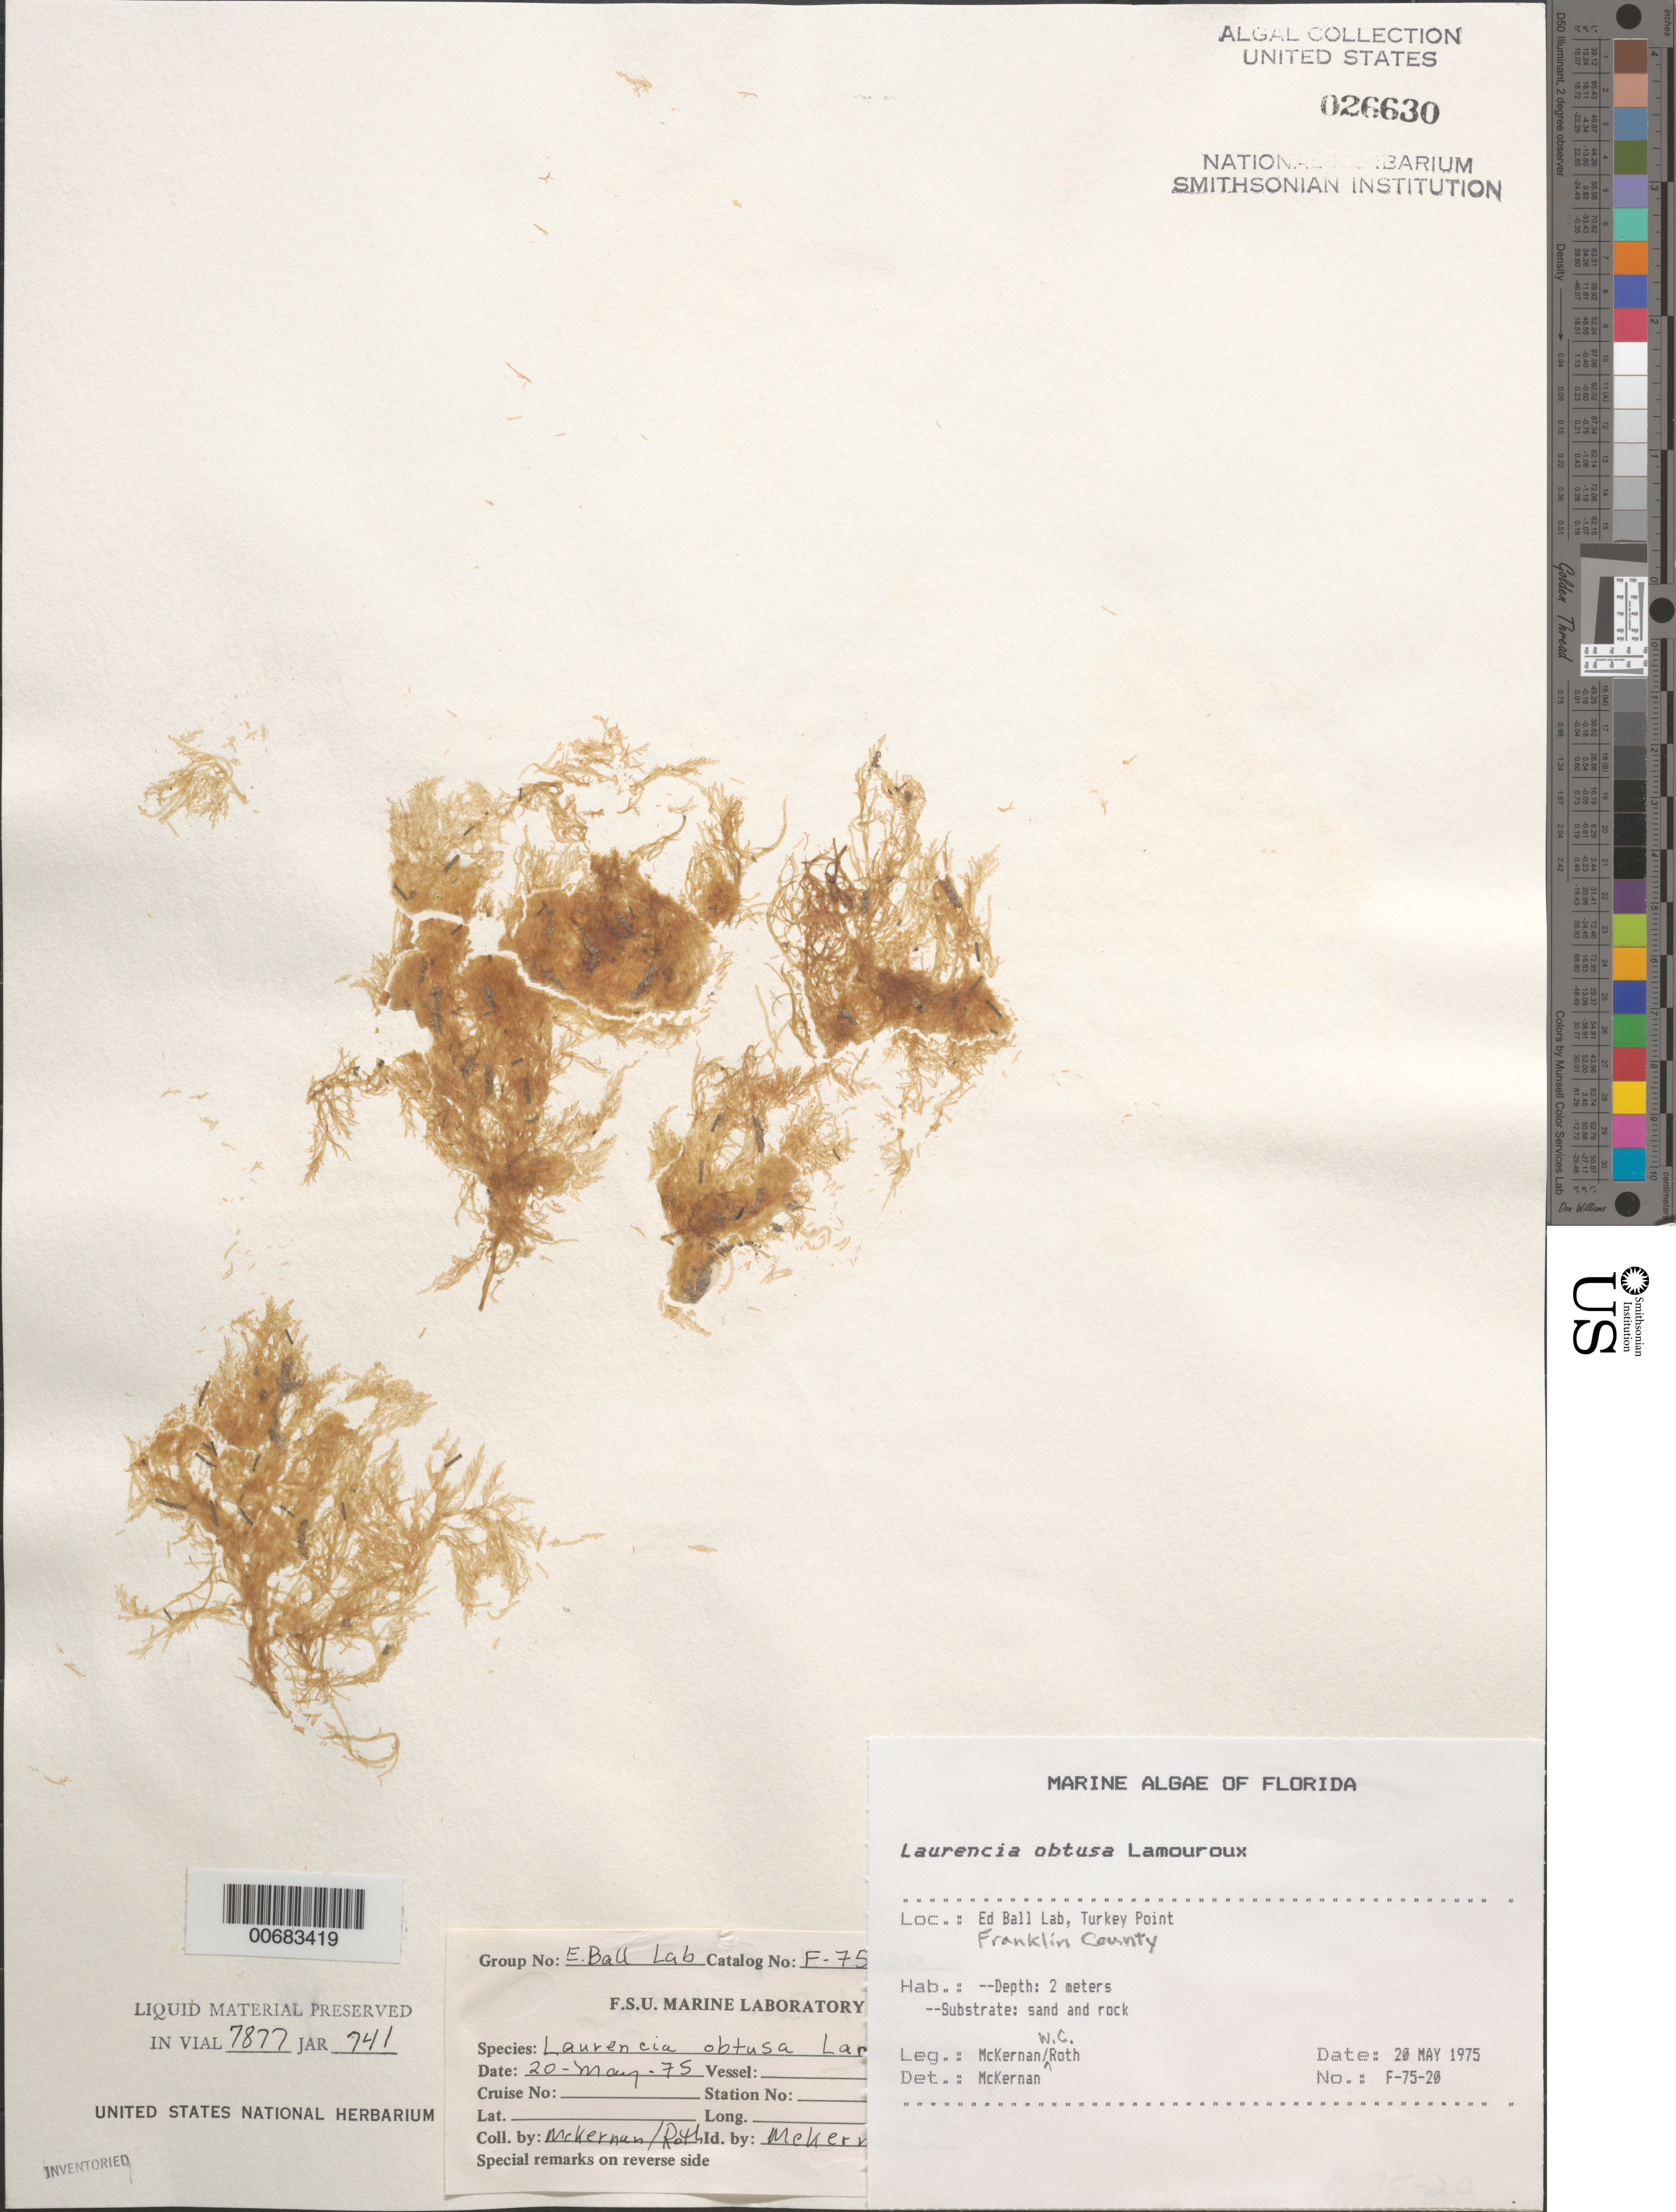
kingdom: Plantae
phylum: Rhodophyta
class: Florideophyceae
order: Ceramiales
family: Rhodomelaceae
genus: Laurencia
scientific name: Laurencia obtusa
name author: (Huds.) J.V.Lamouroux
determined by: McKernan, --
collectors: -. McKernan & W. C. Roth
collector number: F-75-20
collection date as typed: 20 May 1975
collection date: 1975-05-20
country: United States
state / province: Florida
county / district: Franklin County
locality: Turkey Point, Edward Ball Laboratory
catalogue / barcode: US 26630